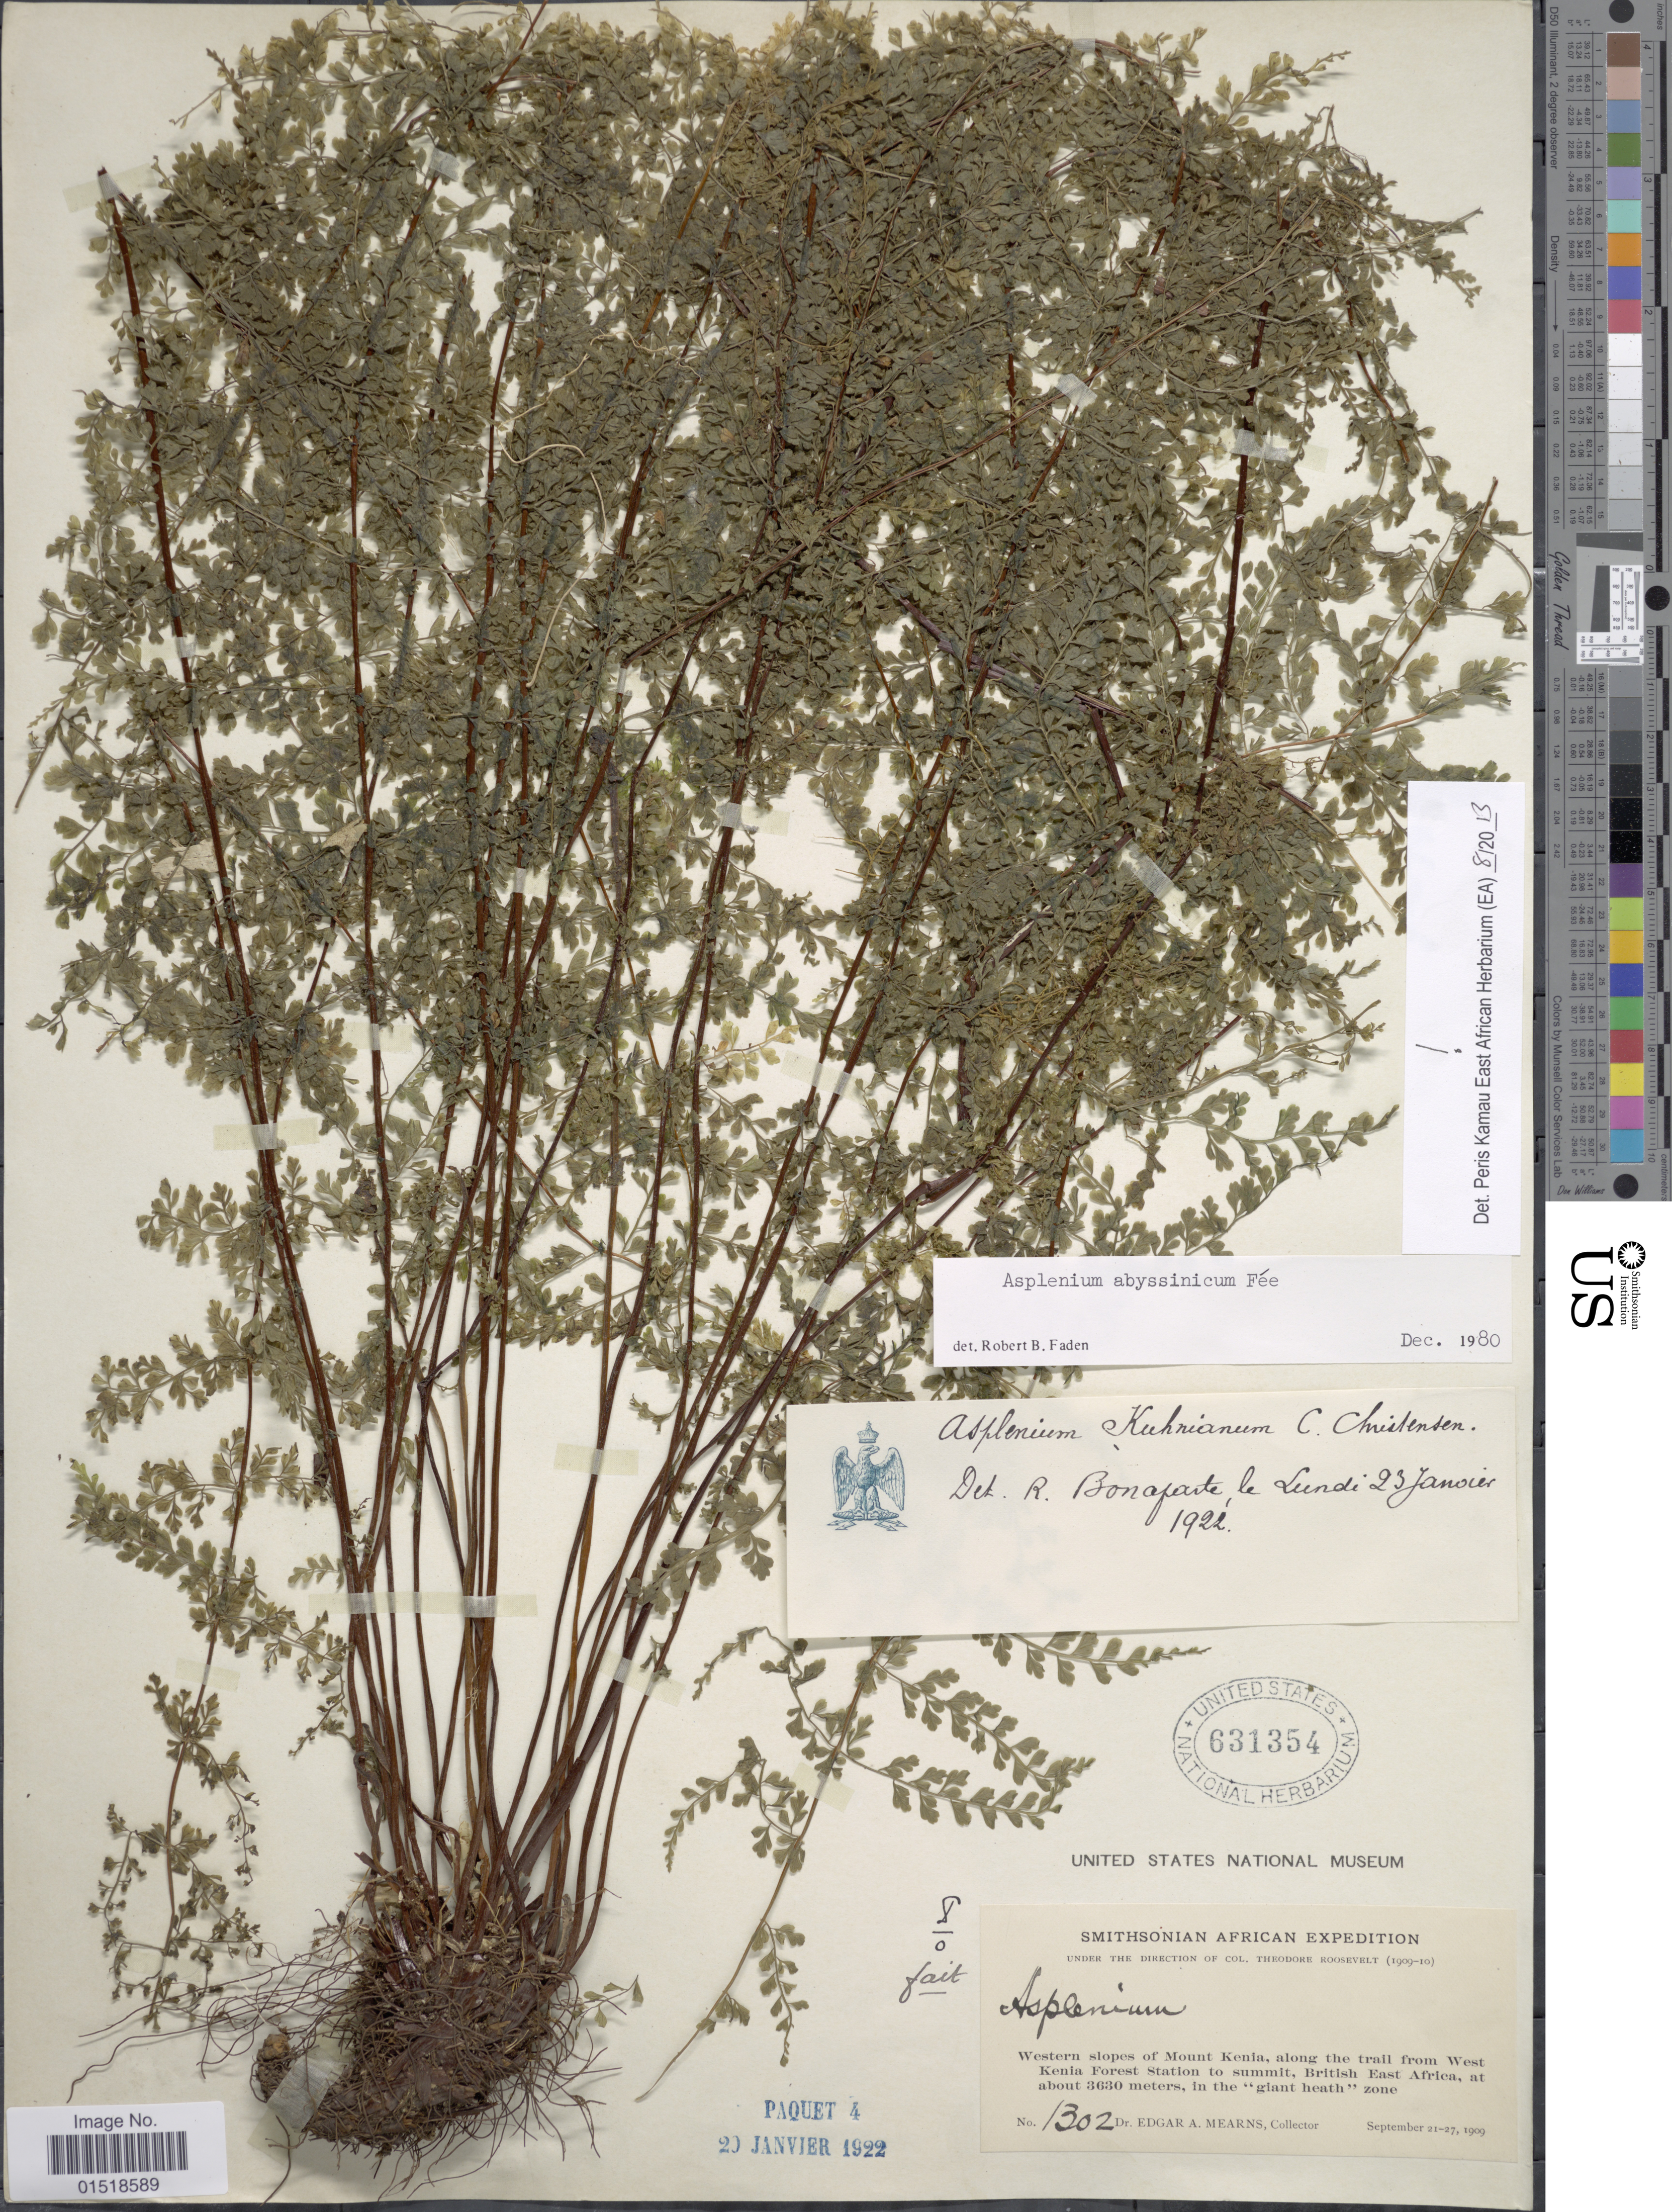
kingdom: Plantae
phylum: Tracheophyta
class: Polypodiopsida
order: Polypodiales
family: Aspleniaceae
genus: Asplenium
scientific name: Asplenium abyssinicum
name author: Fée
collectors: E. A. Mearns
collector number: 1302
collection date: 1909-09-21/1909-09-27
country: Kenya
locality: Western slopes of Mount Kenia, along the trail from West Kenia Forest Station to summit, British East Africa, in the "giant heath" zone.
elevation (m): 3630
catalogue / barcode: US 631354